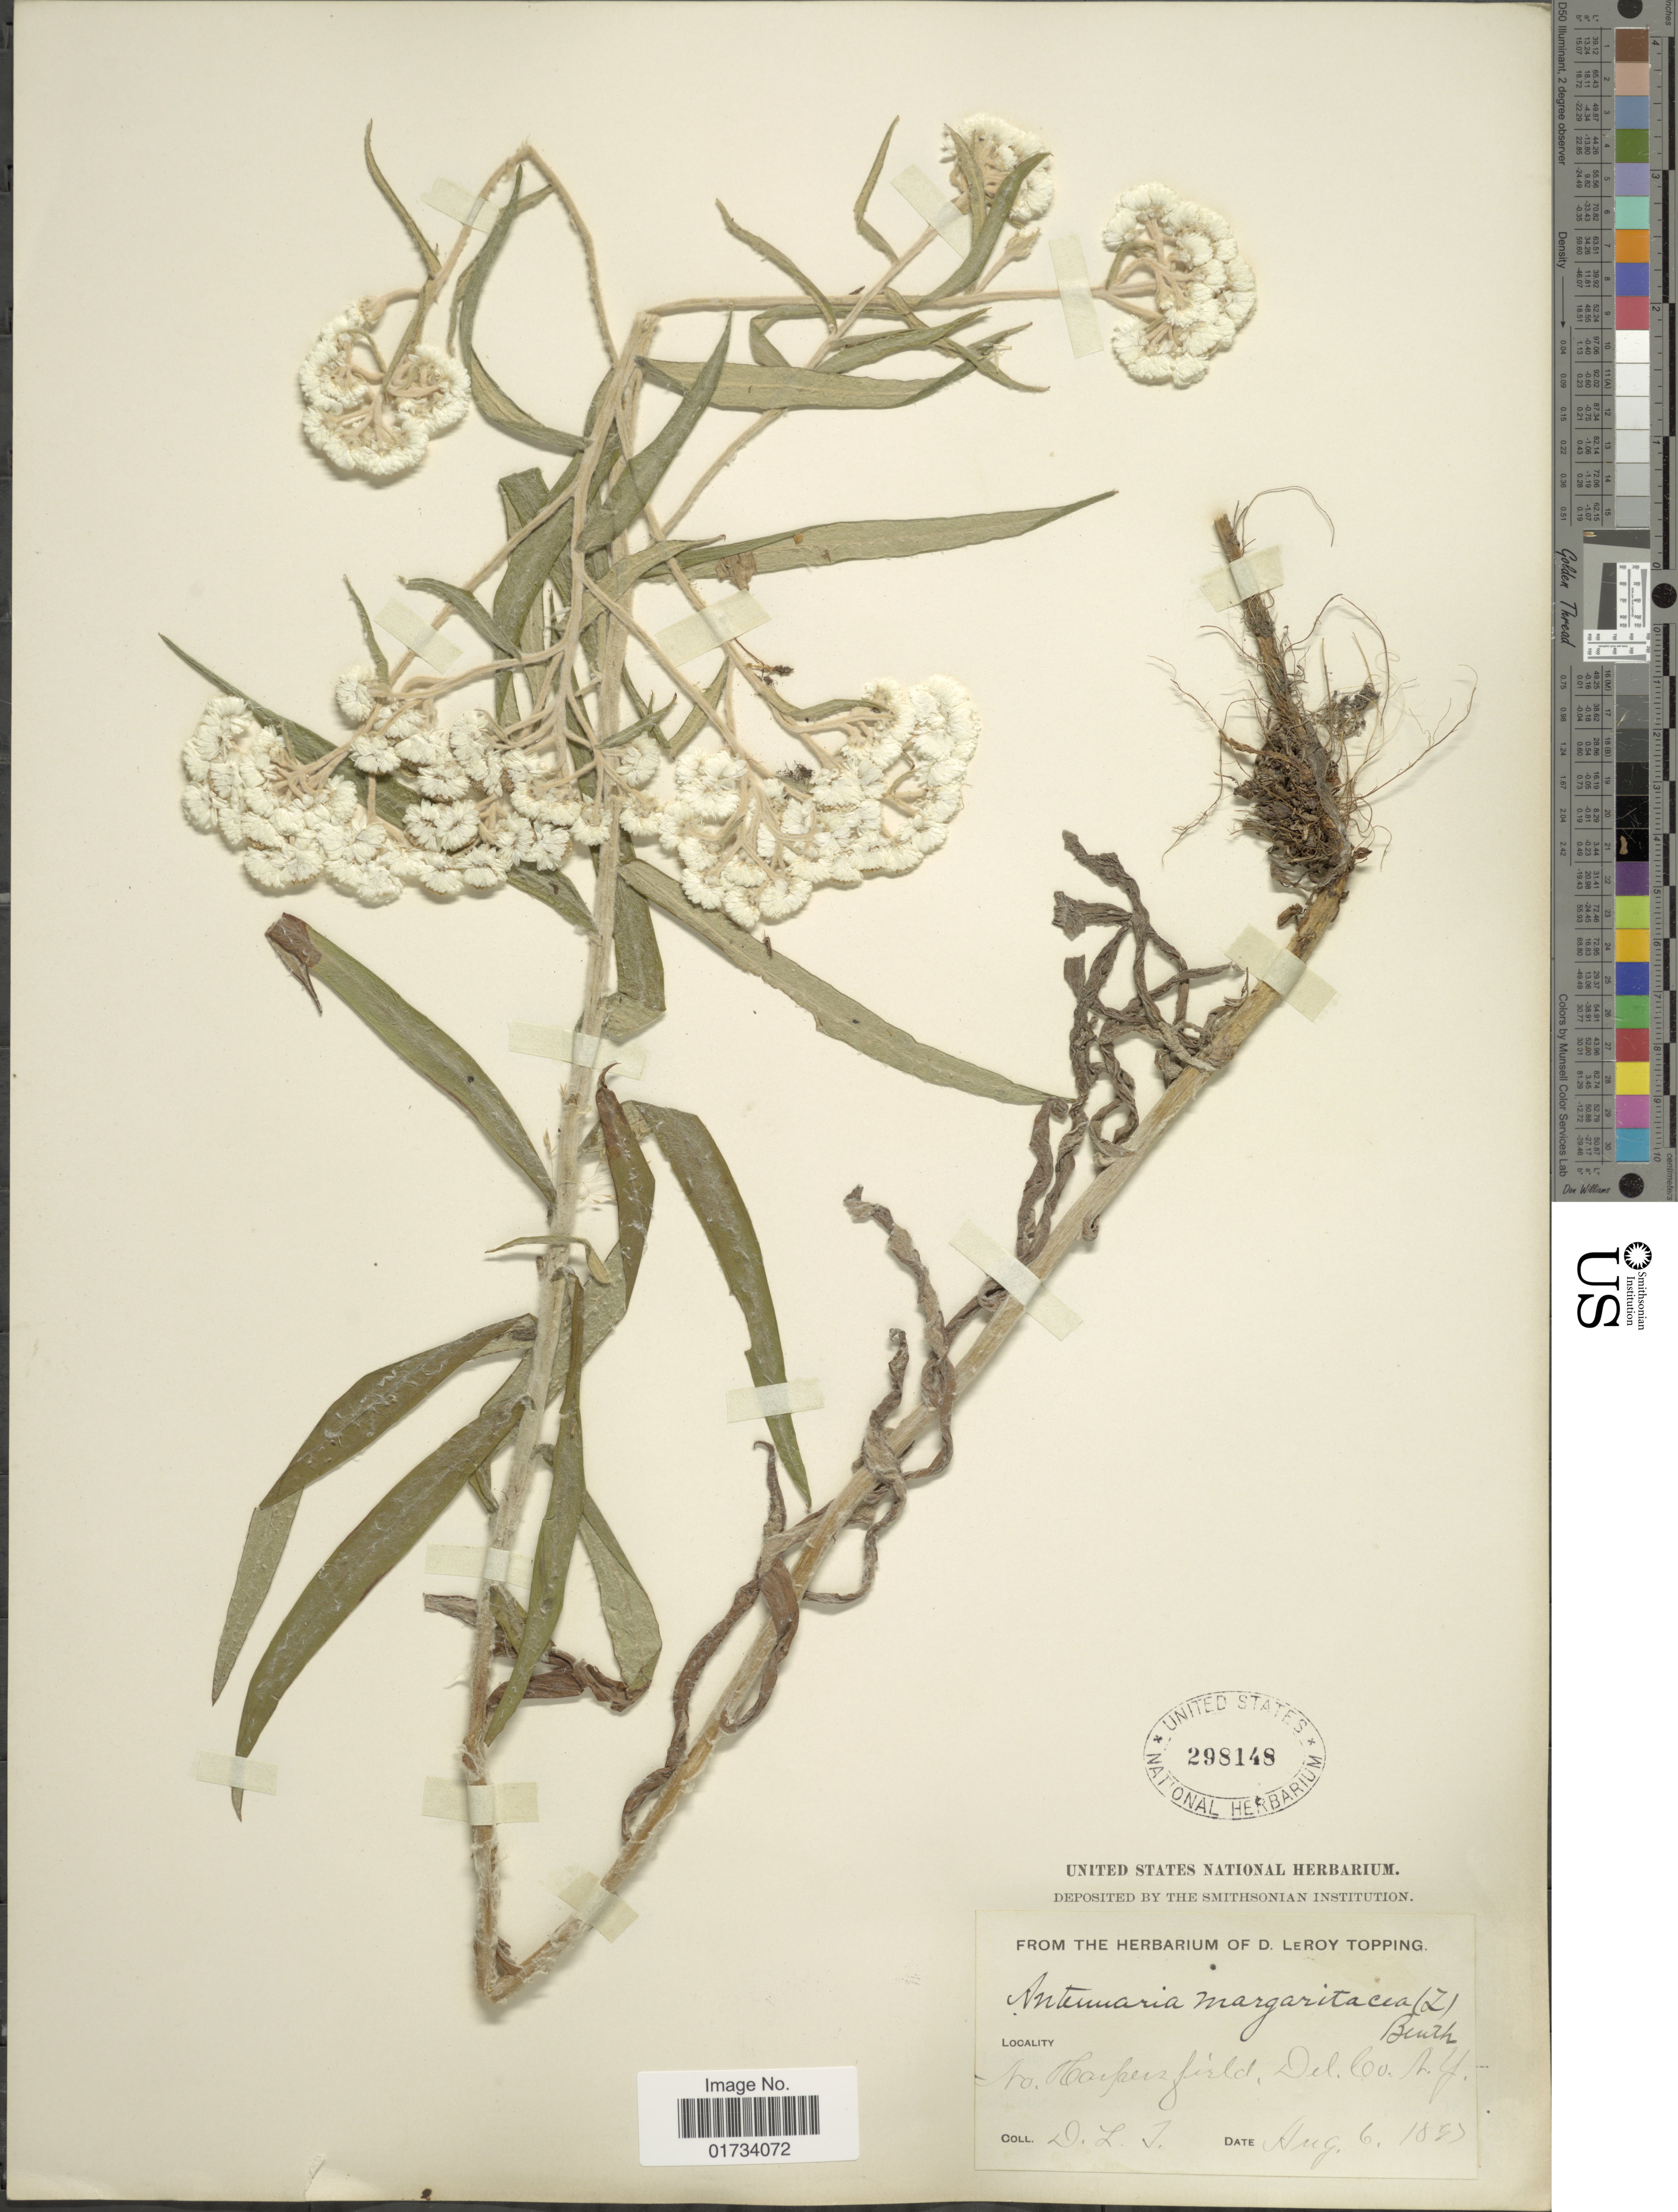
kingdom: Plantae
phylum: Tracheophyta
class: Magnoliopsida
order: Asterales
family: Asteraceae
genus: Anaphalis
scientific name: Anaphalis margaritacea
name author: (L.) Benth. & Hook. f.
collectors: D. L. Topping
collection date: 1897-08-06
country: United States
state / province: New York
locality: Harpersfield, Del. Co.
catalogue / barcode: US 298148